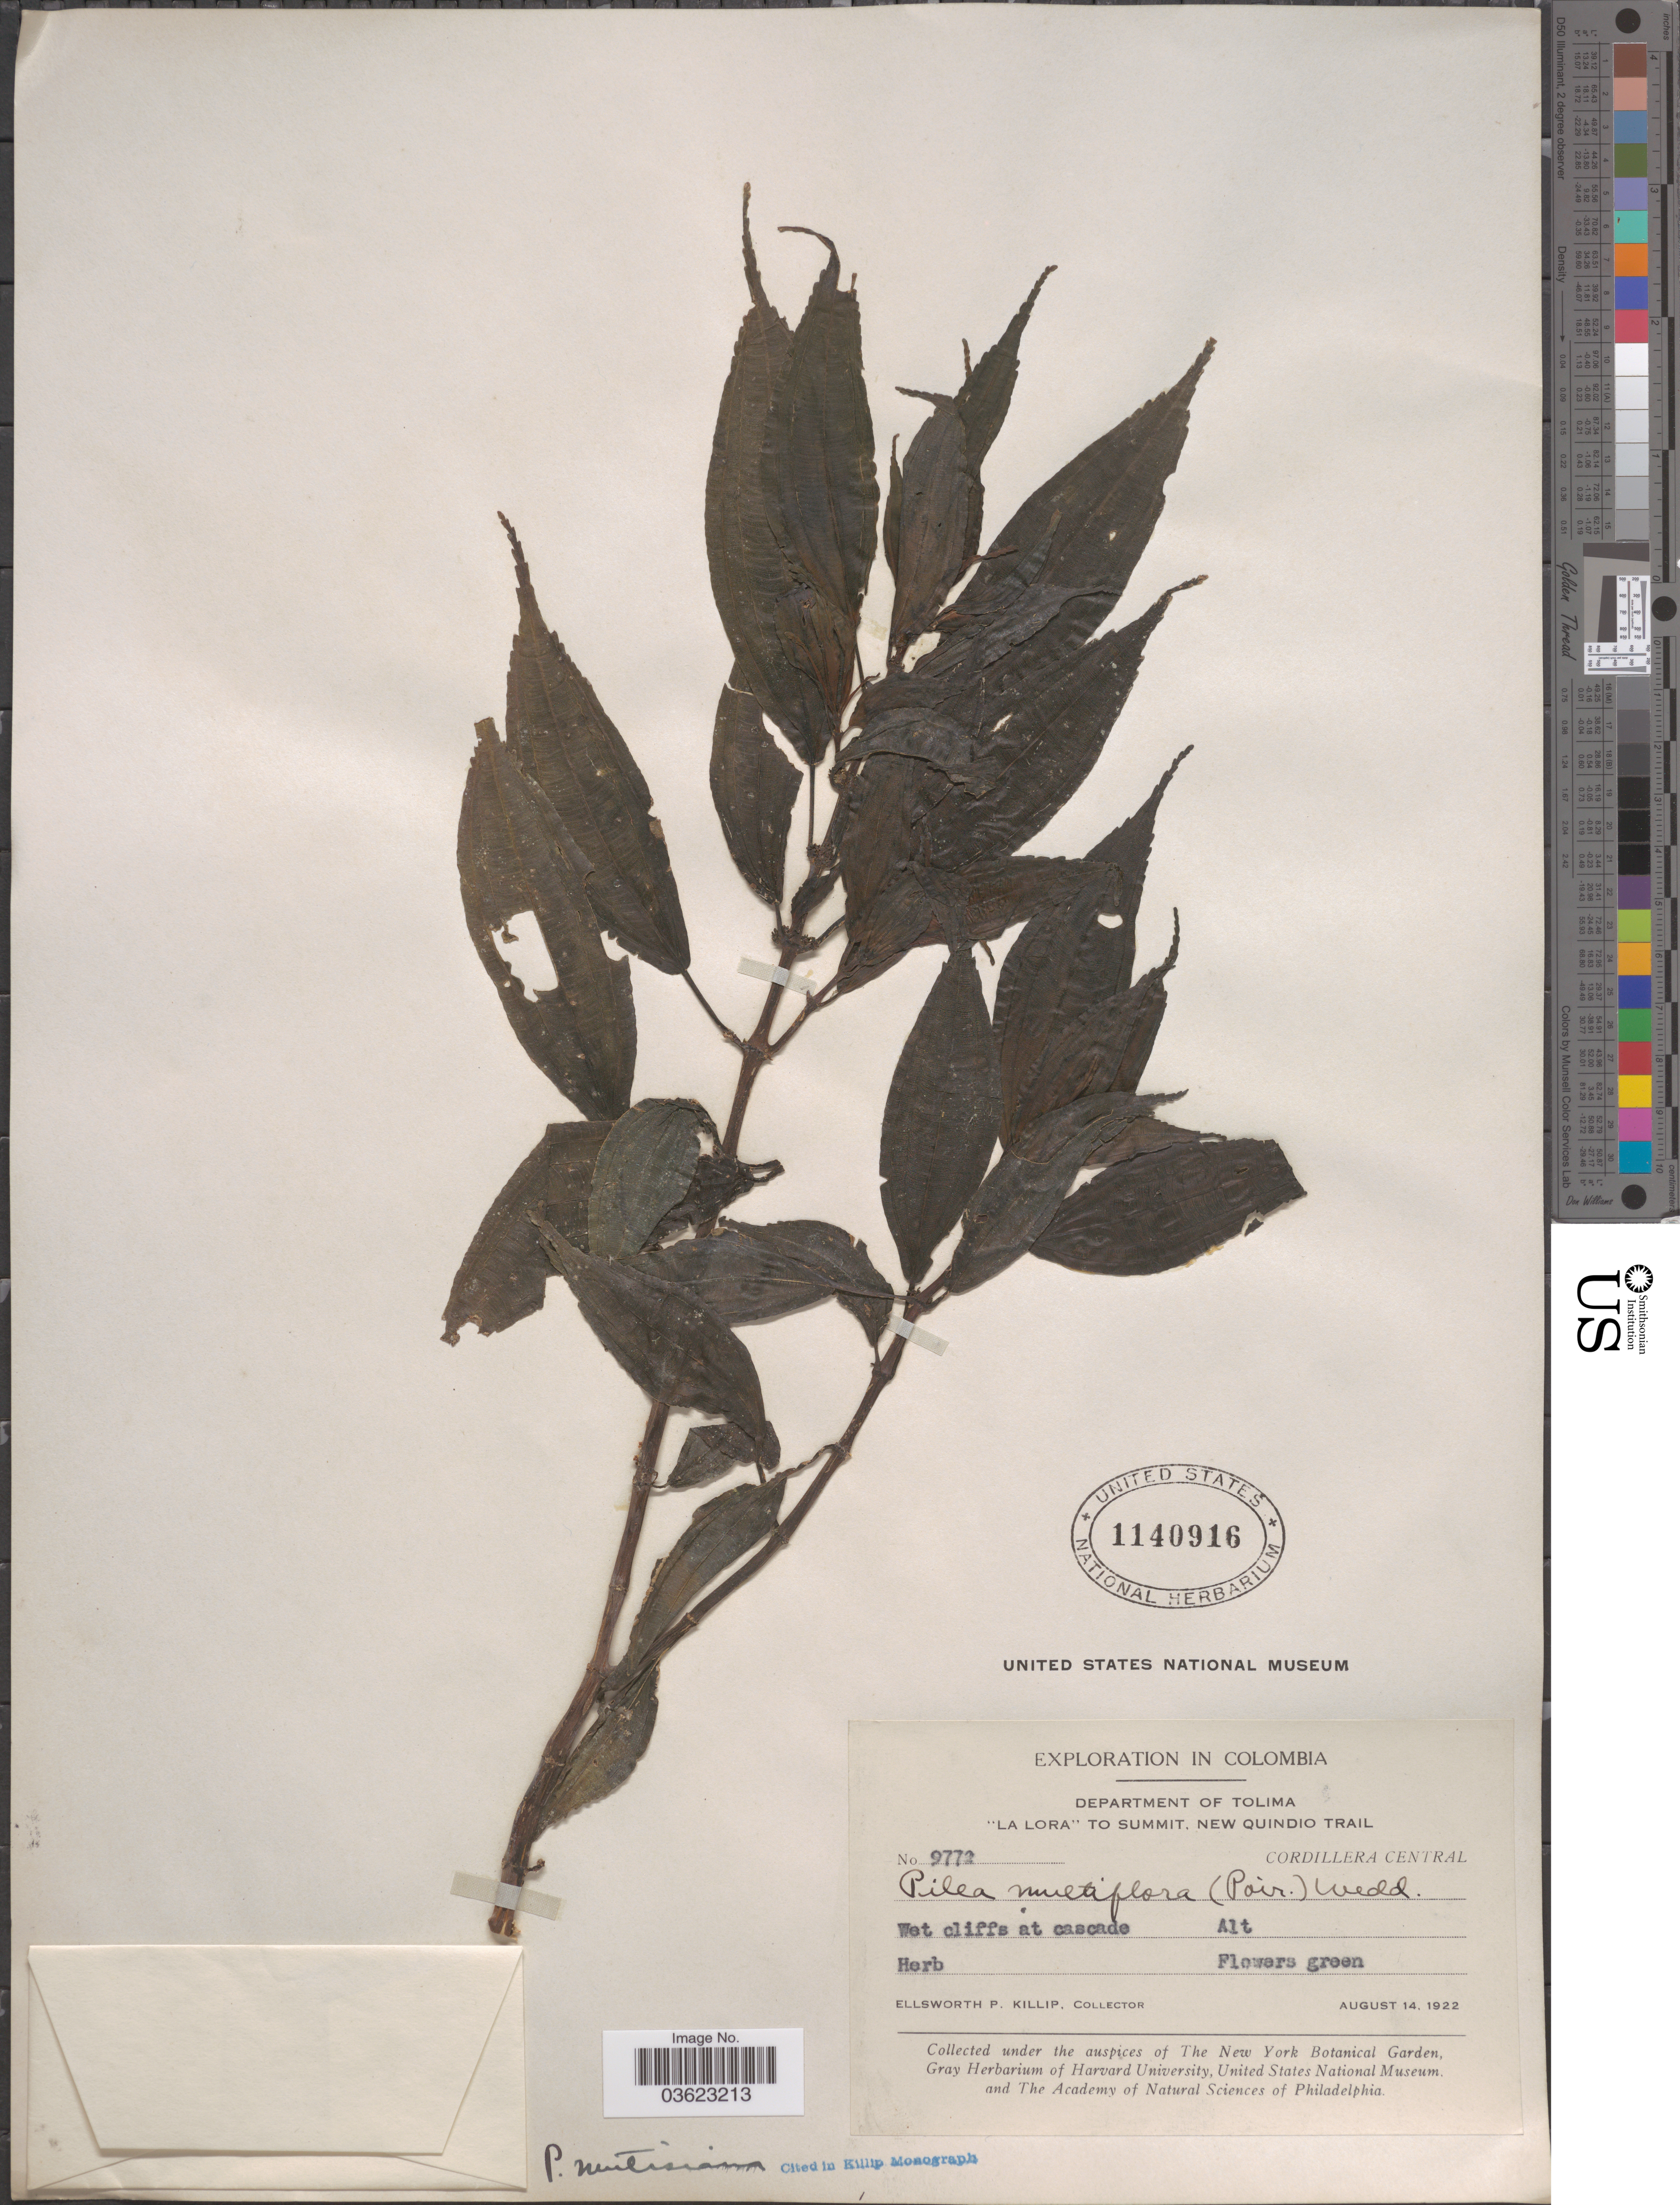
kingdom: Plantae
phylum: Tracheophyta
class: Magnoliopsida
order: Rosales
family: Urticaceae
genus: Pilea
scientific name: Pilea mutisiana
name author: Wedd.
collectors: E. P. Killip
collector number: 9772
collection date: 1922-08-14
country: Colombia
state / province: Tolima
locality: Department of Tolima. "La Lora" to Summit, New Quindio Trail. Cordillera Central.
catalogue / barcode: US 1140916